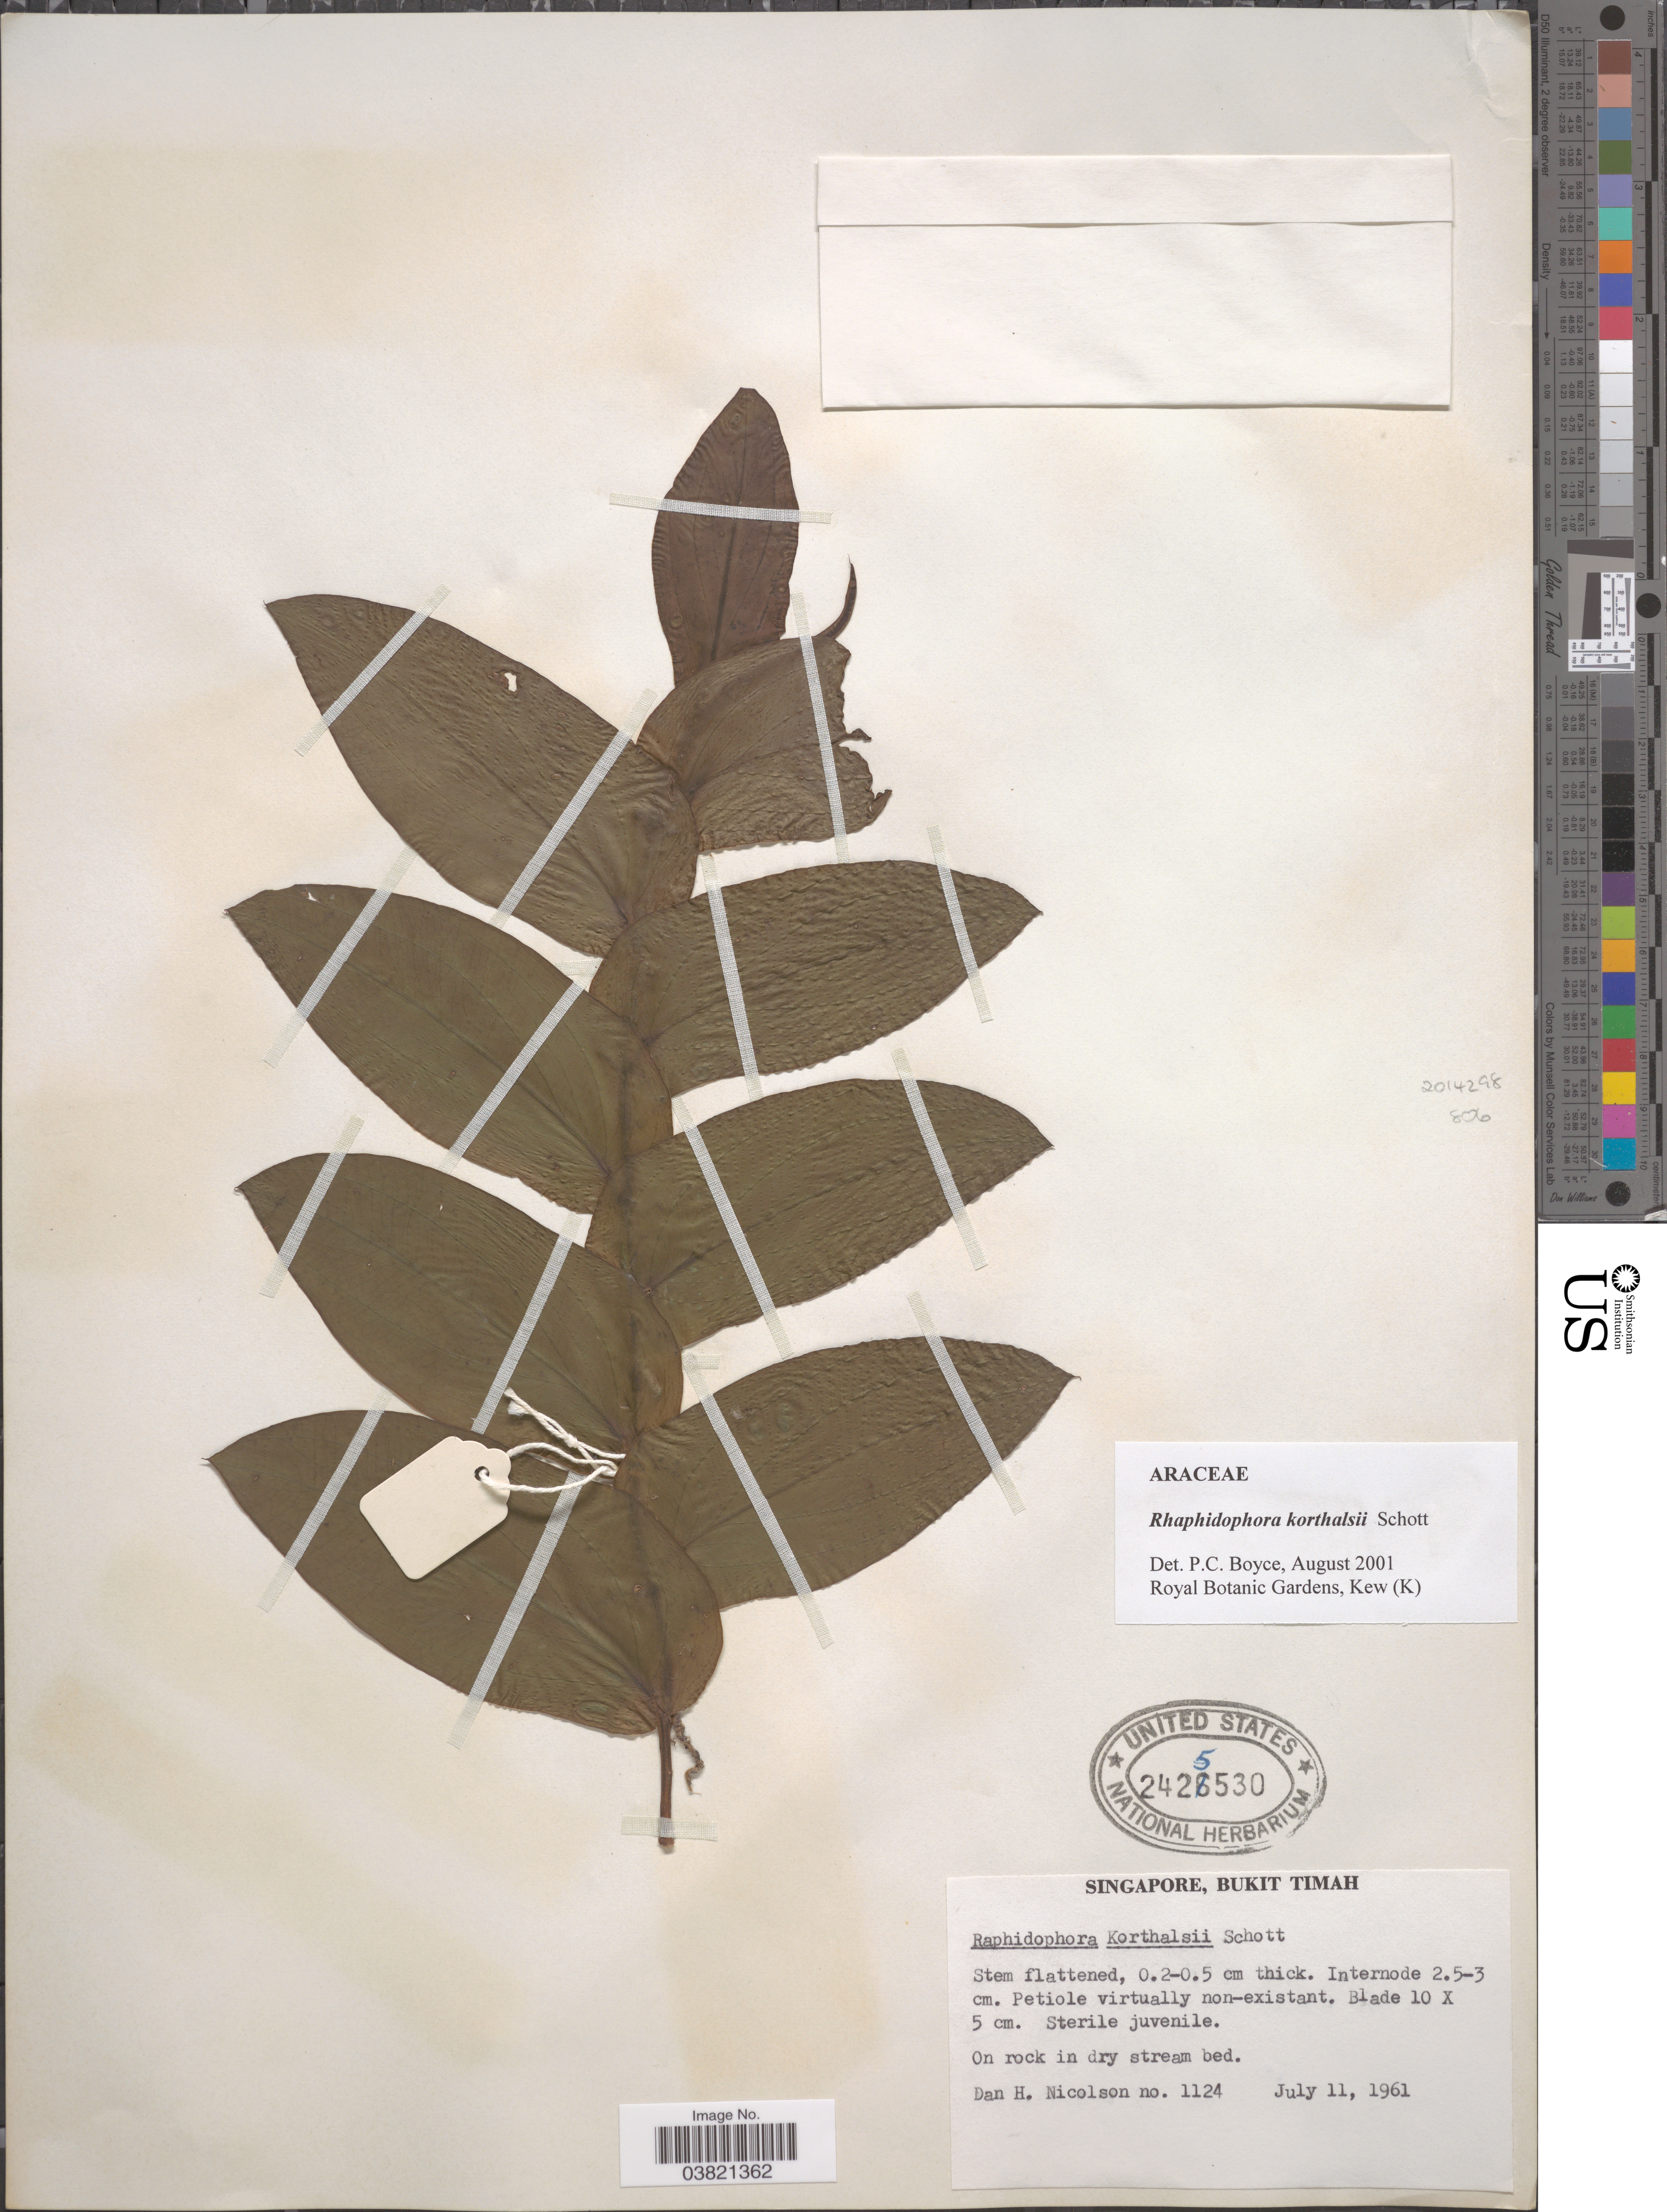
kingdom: Plantae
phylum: Tracheophyta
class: Liliopsida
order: Alismatales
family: Araceae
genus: Rhaphidophora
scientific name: Rhaphidophora korthalsii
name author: Schott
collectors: D. H. Nicolson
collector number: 1124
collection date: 1961-07-11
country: Singapore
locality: Bukit Timah.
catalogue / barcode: US 2425530